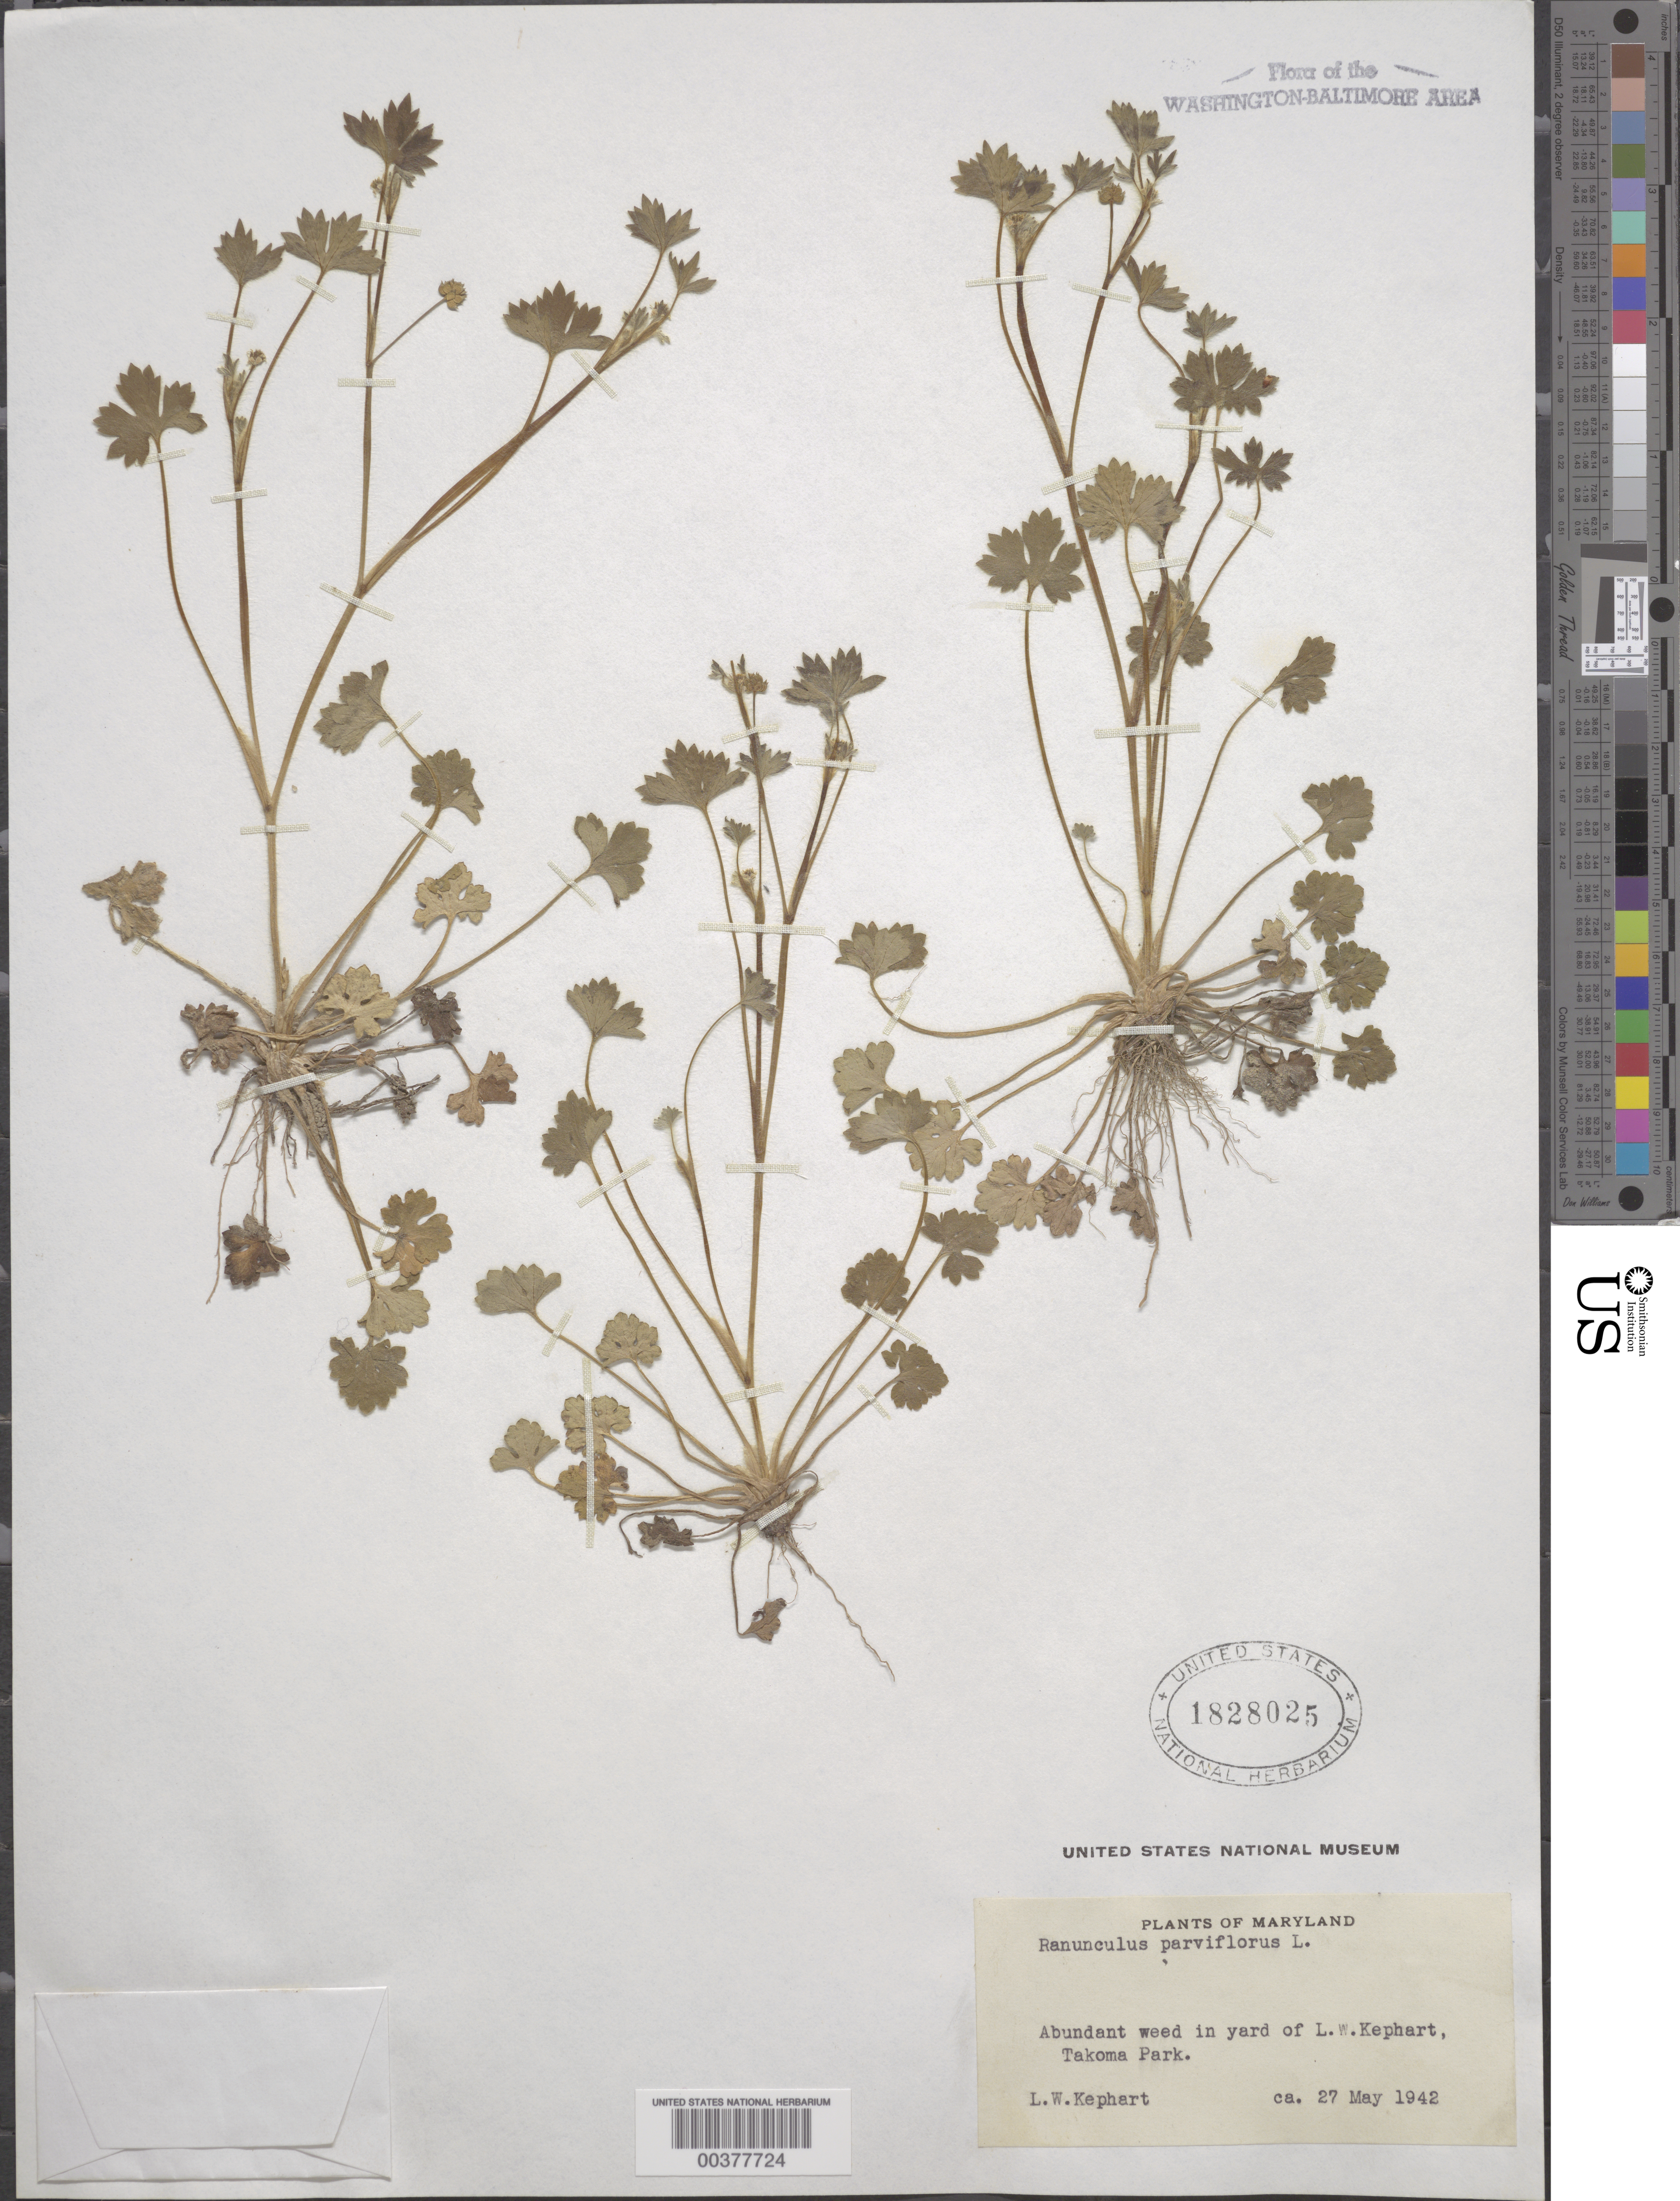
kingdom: Plantae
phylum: Tracheophyta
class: Magnoliopsida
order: Ranunculales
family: Ranunculaceae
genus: Ranunculus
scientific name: Ranunculus parviflorus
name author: L.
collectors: L. W. Kephart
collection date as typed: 27 May 1942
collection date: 1942-05-27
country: United States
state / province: Maryland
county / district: Montgomery / Prince George's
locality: Takoma Park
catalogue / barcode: US 1828025